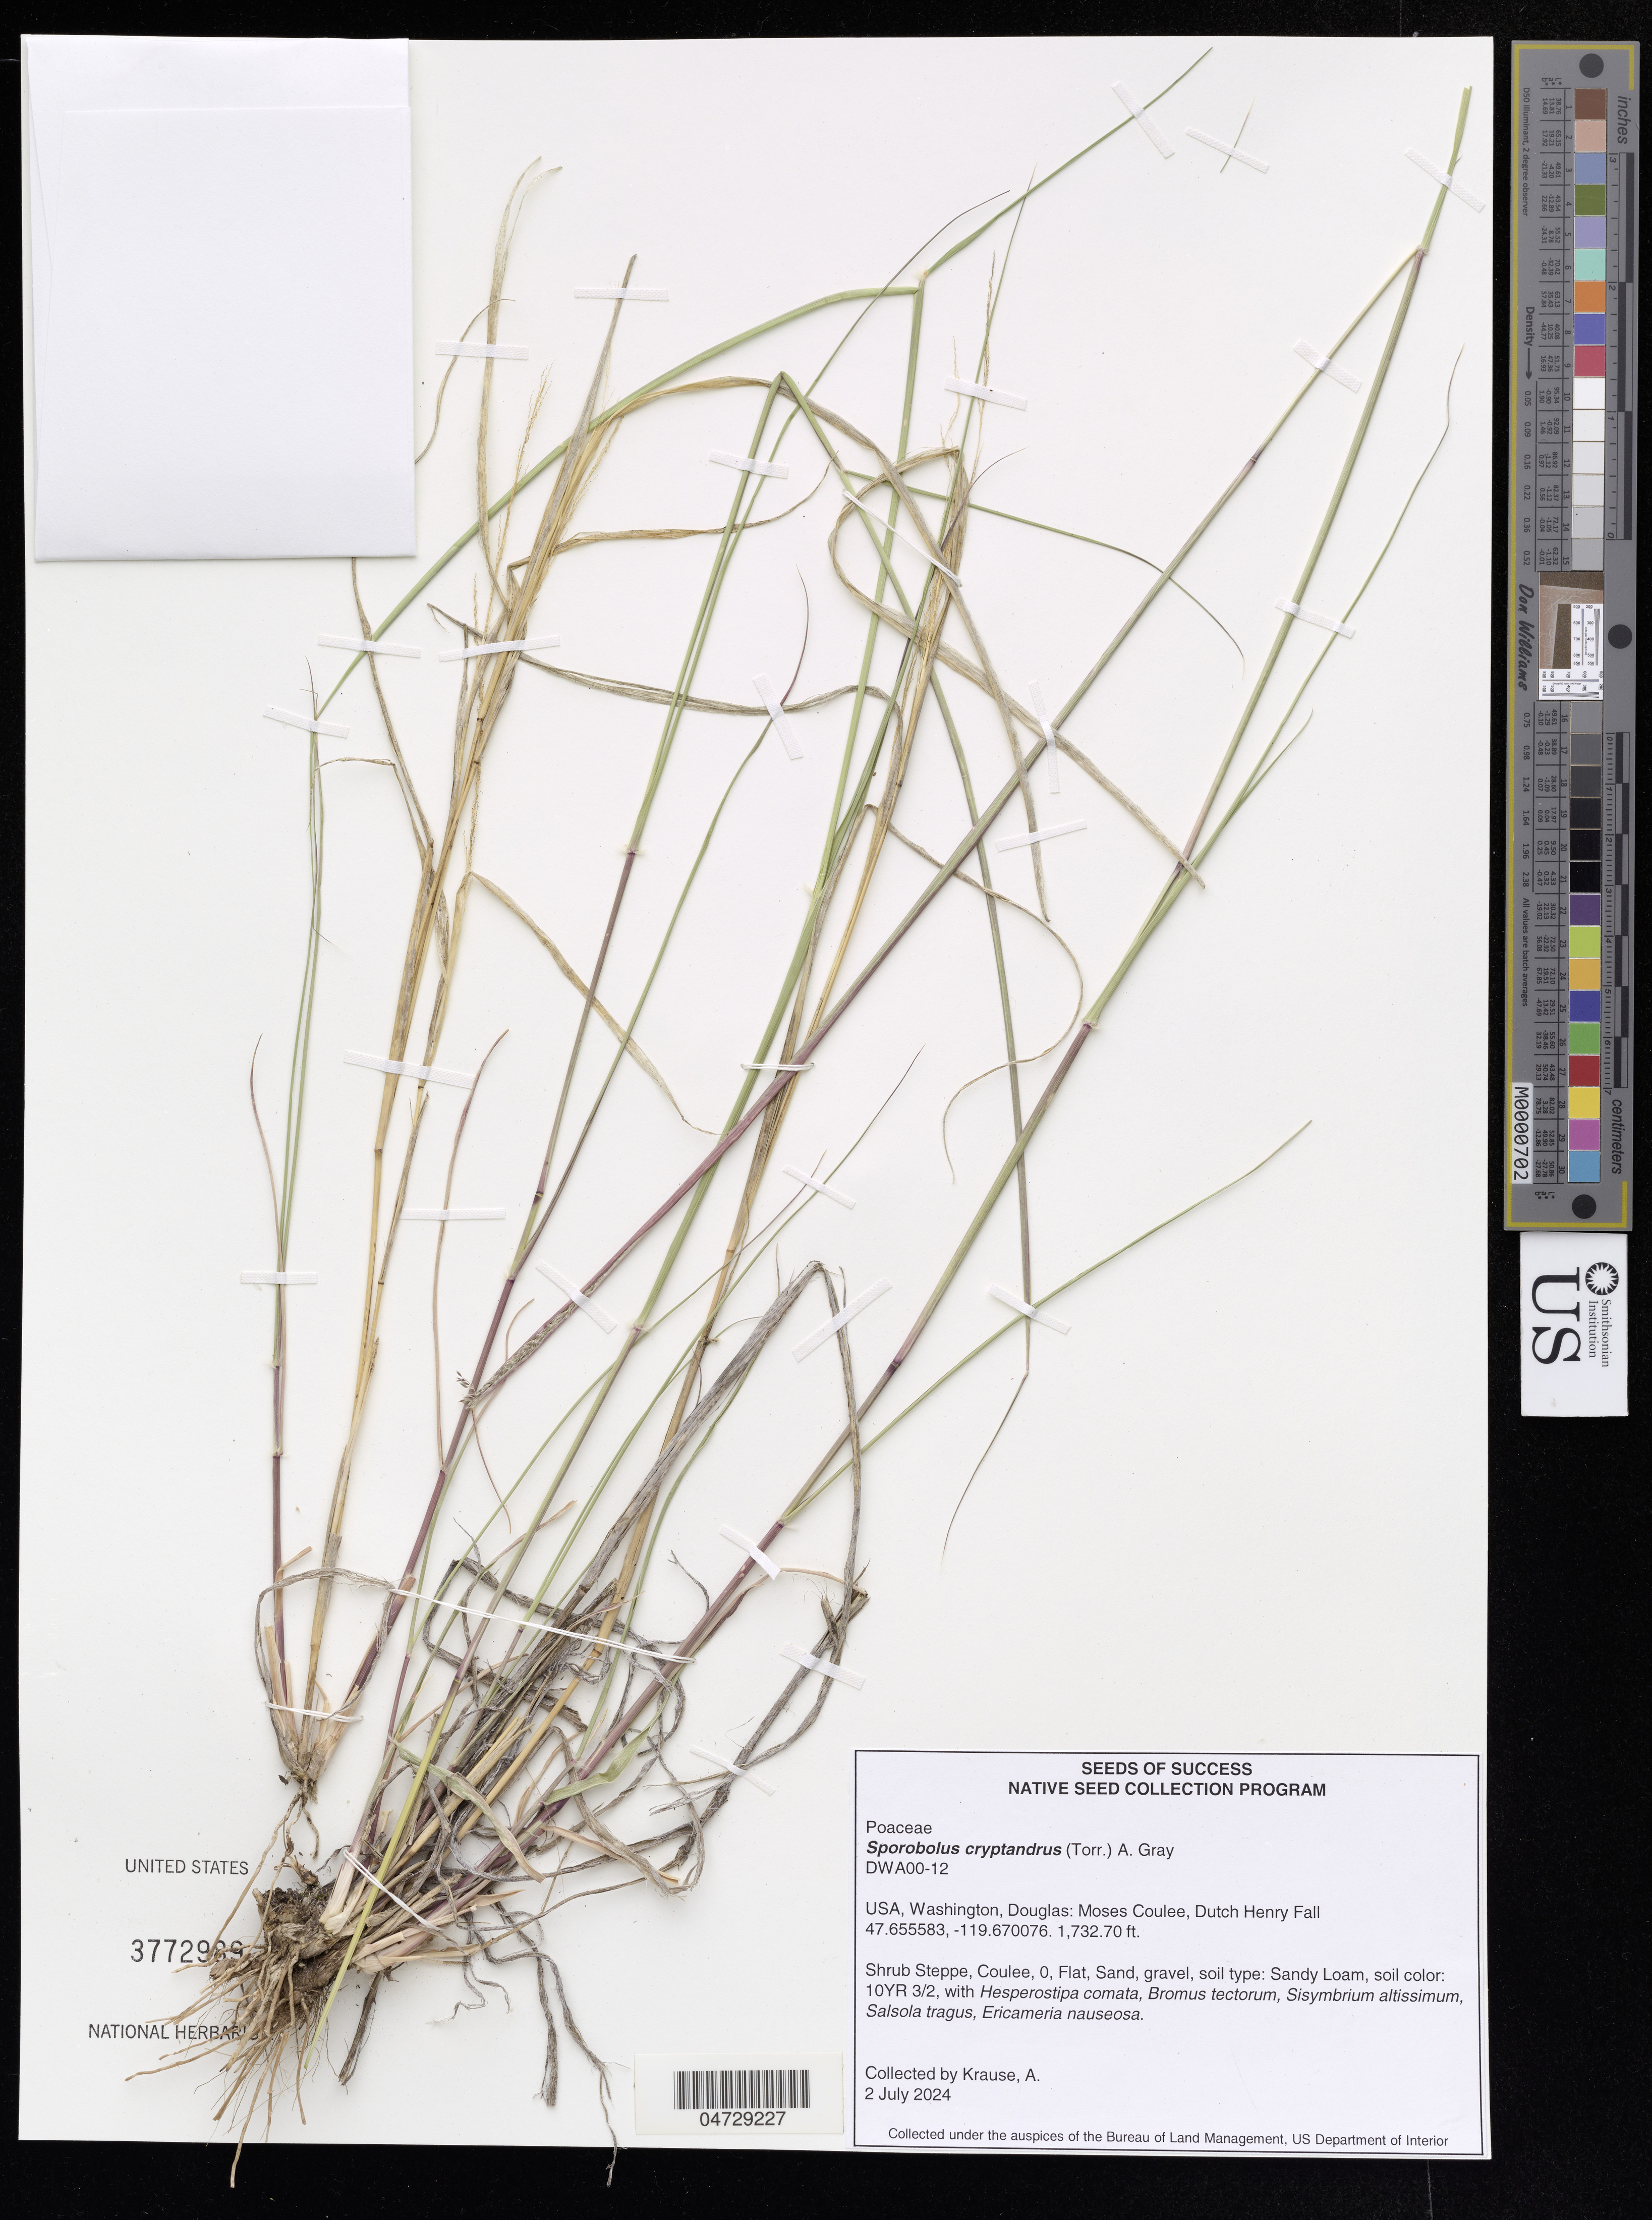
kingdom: Plantae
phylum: Tracheophyta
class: Liliopsida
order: Poales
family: Poaceae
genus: Sporobolus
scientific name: Sporobolus cryptandrus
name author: (Torr.) A. Gray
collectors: A. Krause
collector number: DWA00-12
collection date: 2024-07-02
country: United States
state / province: Washington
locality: Douglas: Moses Coulee, Dutch Henry Fall.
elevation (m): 528.13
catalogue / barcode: US 3772989